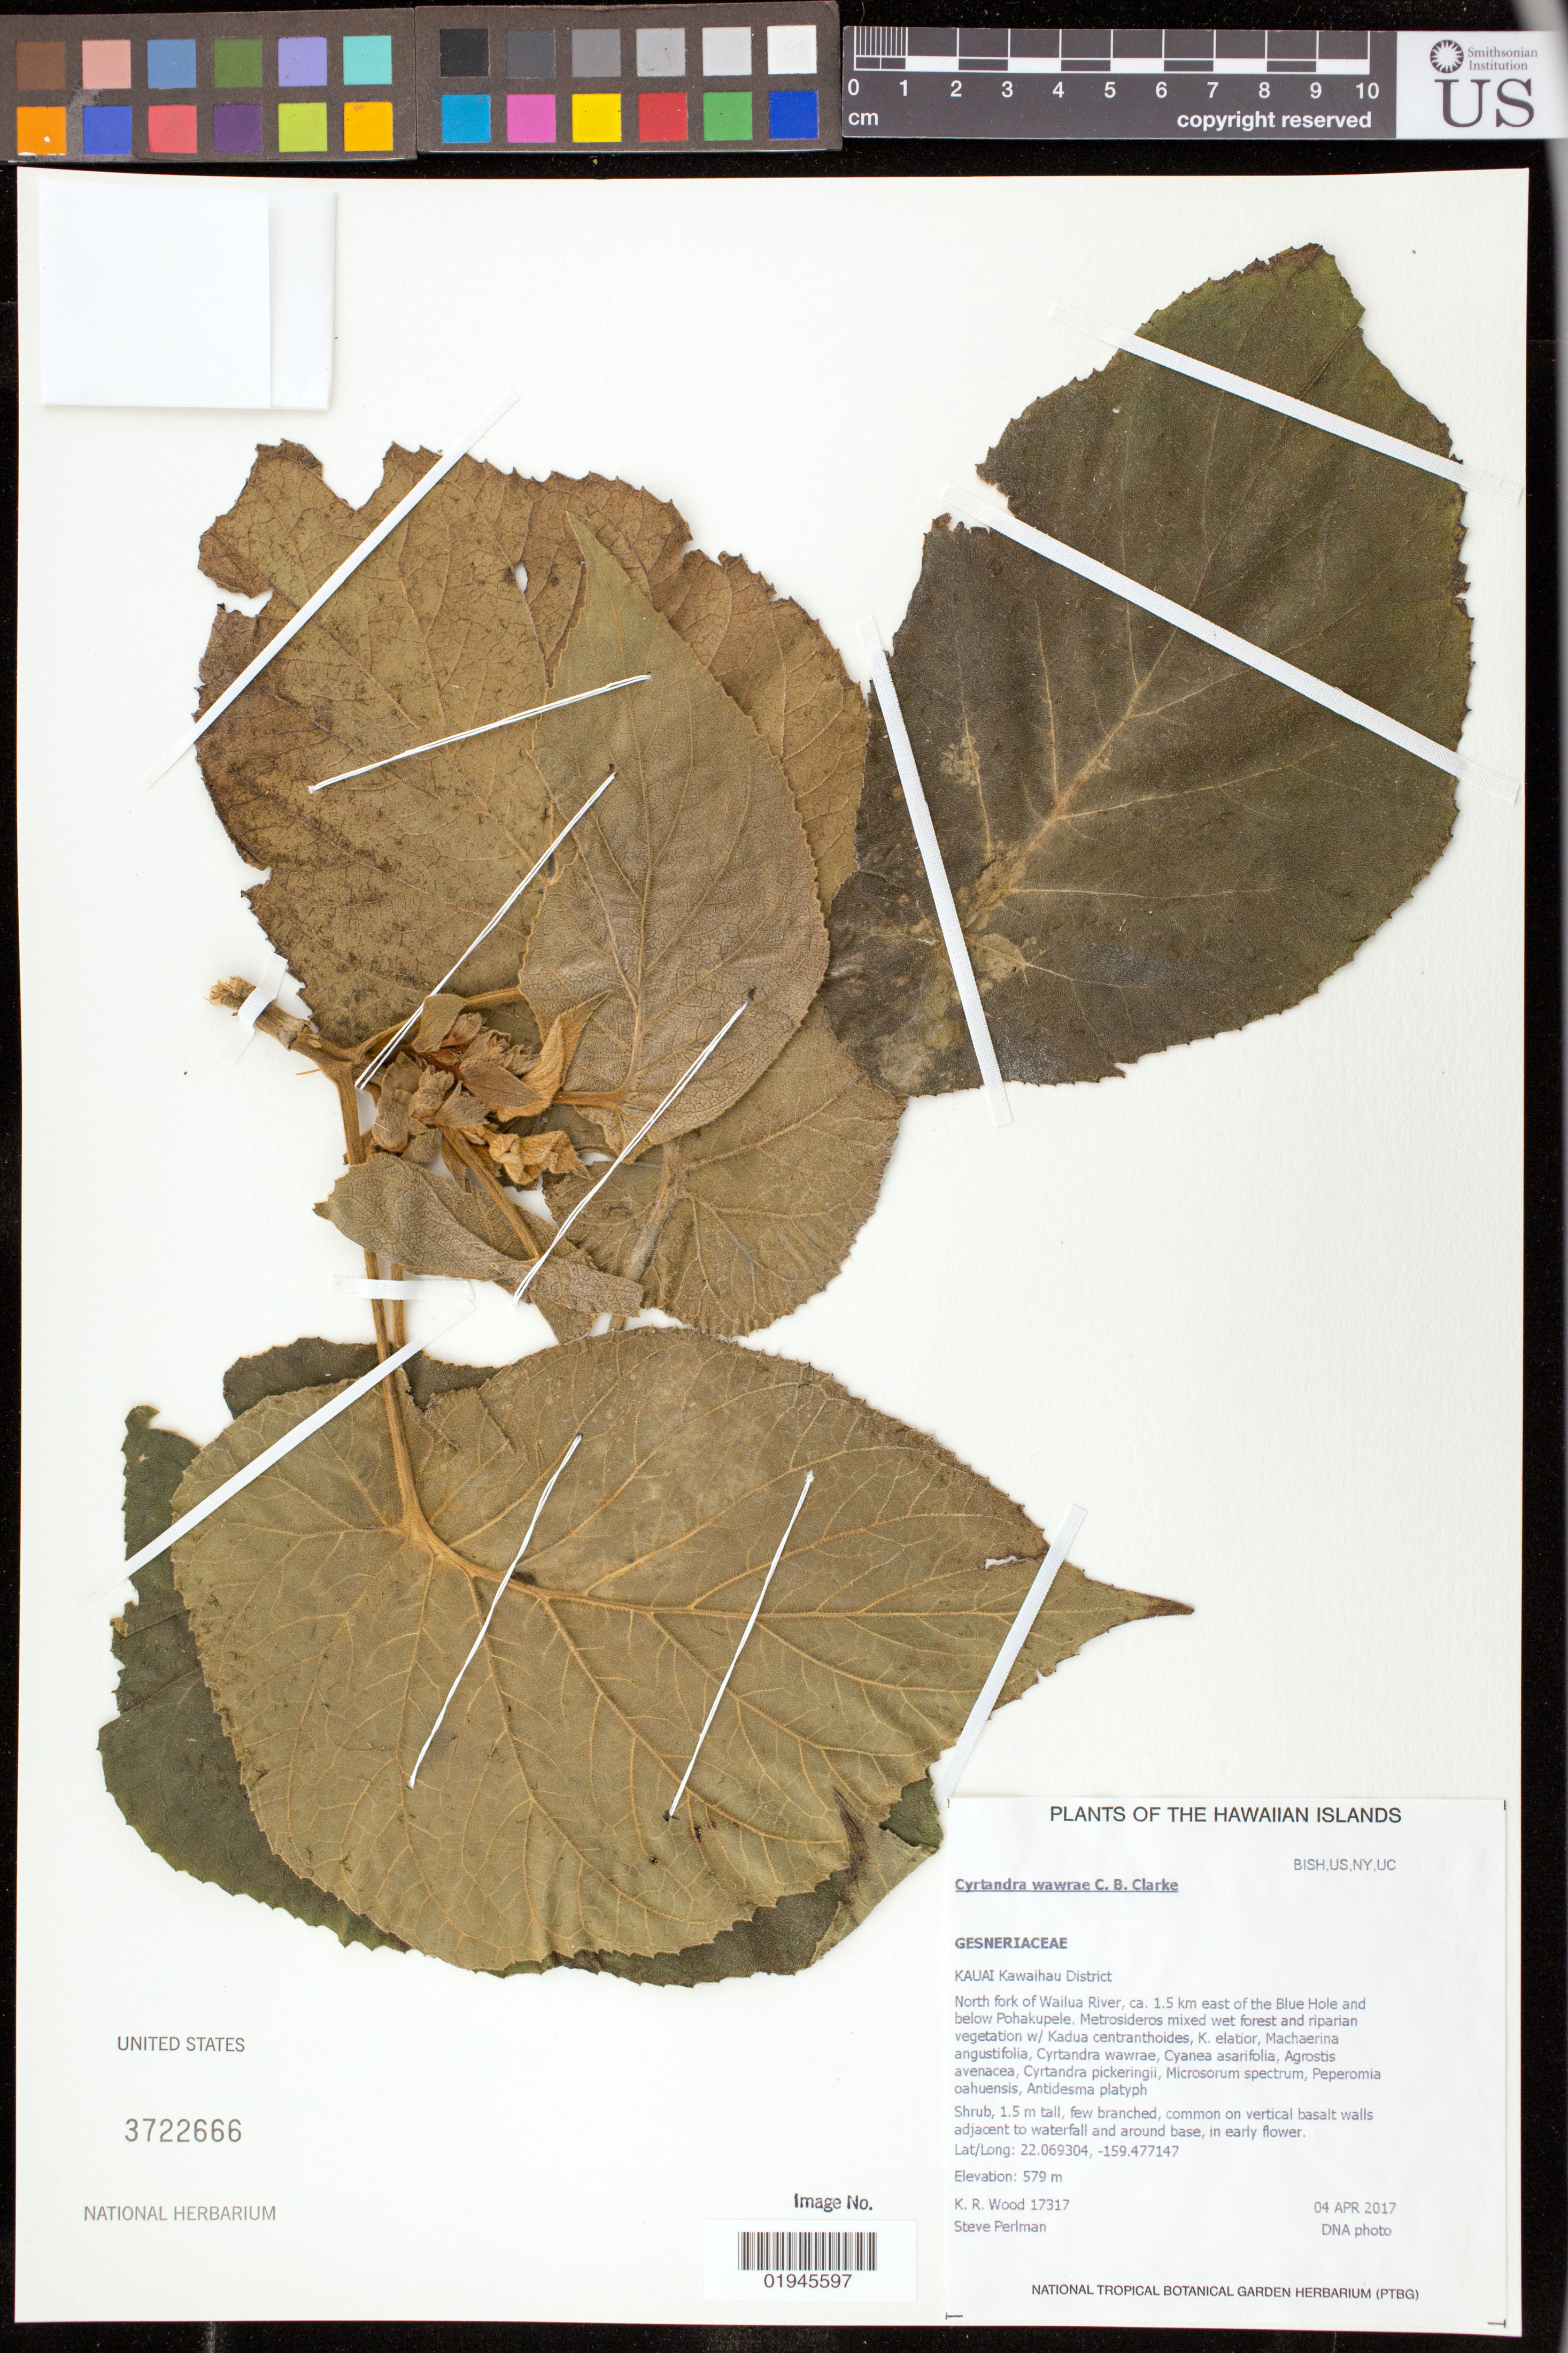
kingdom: Plantae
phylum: Tracheophyta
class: Magnoliopsida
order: Lamiales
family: Gesneriaceae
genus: Cyrtandra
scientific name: Cyrtandra wawrae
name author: C.B. Clarke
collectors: K. R. Wood & S. P. Perlman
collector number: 17317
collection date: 2017-04-04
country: United States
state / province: Hawaii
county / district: Kauai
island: Kaua'i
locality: Kawaihau District, north fork of Wailua River, ca. 1.5 km east of the blue Hole and below Pohakupele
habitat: Mixed wet forest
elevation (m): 579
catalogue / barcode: US 3722666